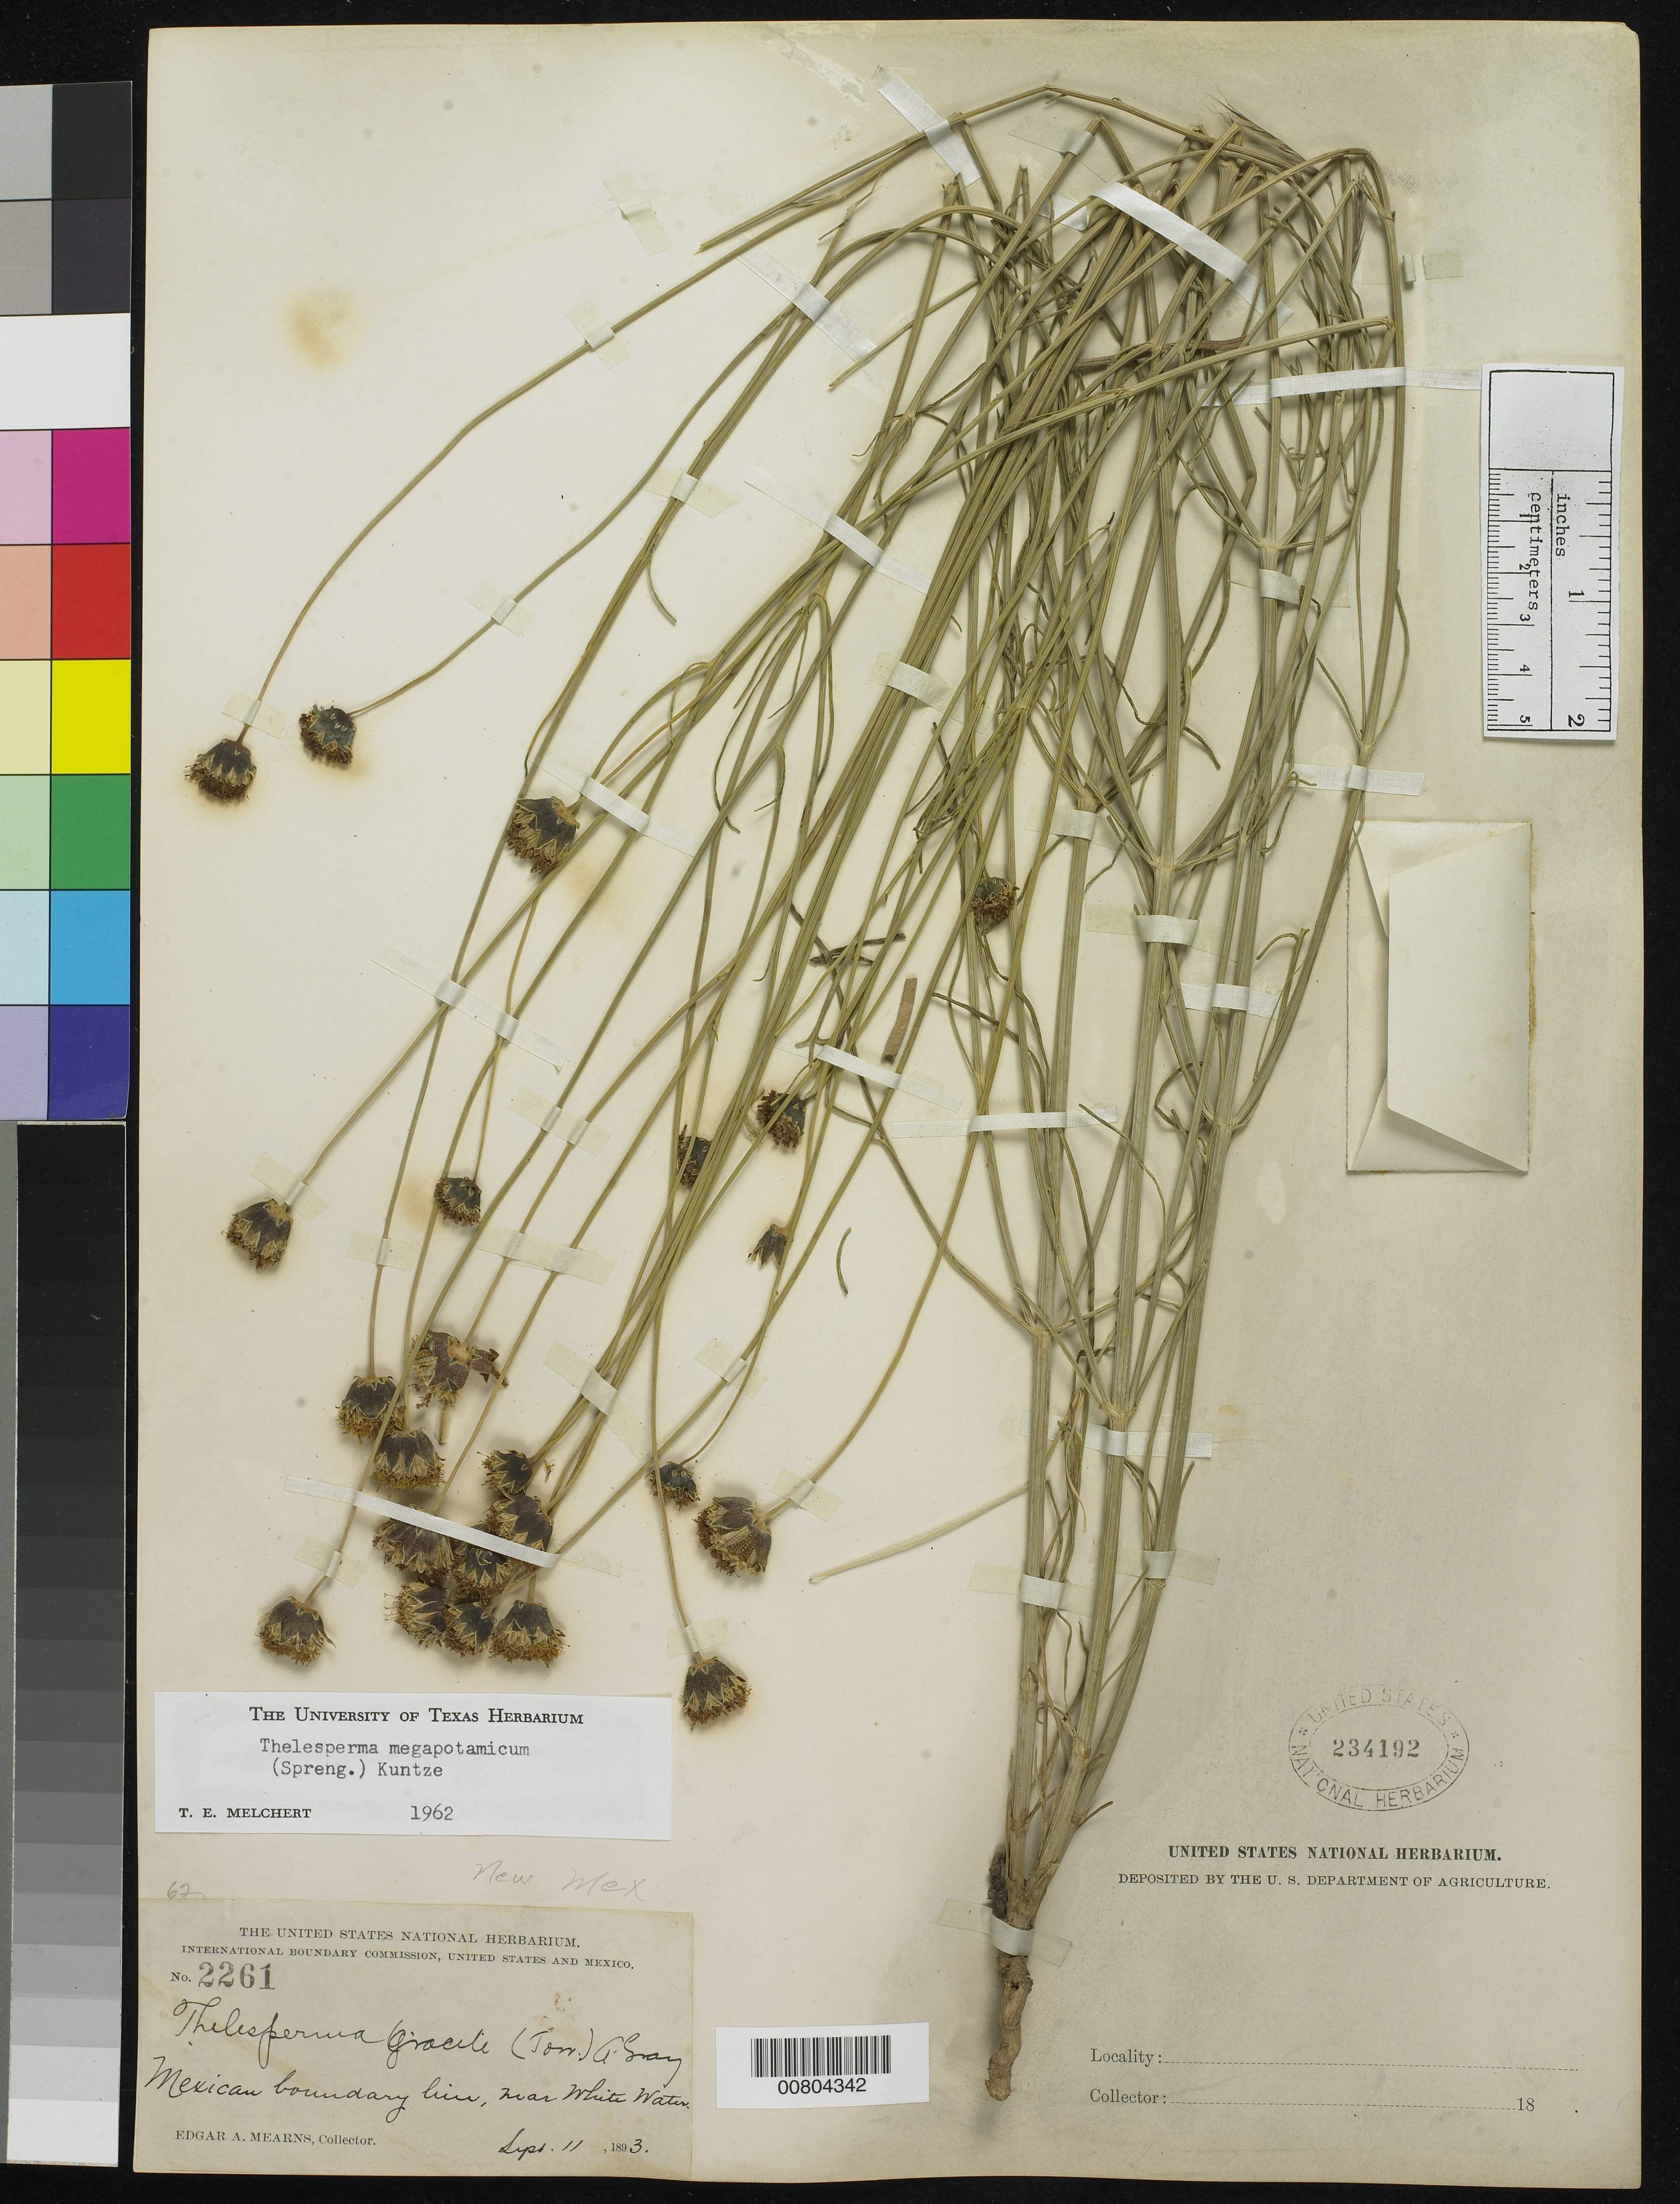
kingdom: Plantae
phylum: Tracheophyta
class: Magnoliopsida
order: Asterales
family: Asteraceae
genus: Thelesperma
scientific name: Thelesperma megapotamicum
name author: (Spreng.) Herter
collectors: E. A. Mearns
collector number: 2261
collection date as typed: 11 Sep 1893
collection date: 1893-09-11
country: United States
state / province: New Mexico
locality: Mexican Boundary Line, near White Water.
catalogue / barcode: US 234192